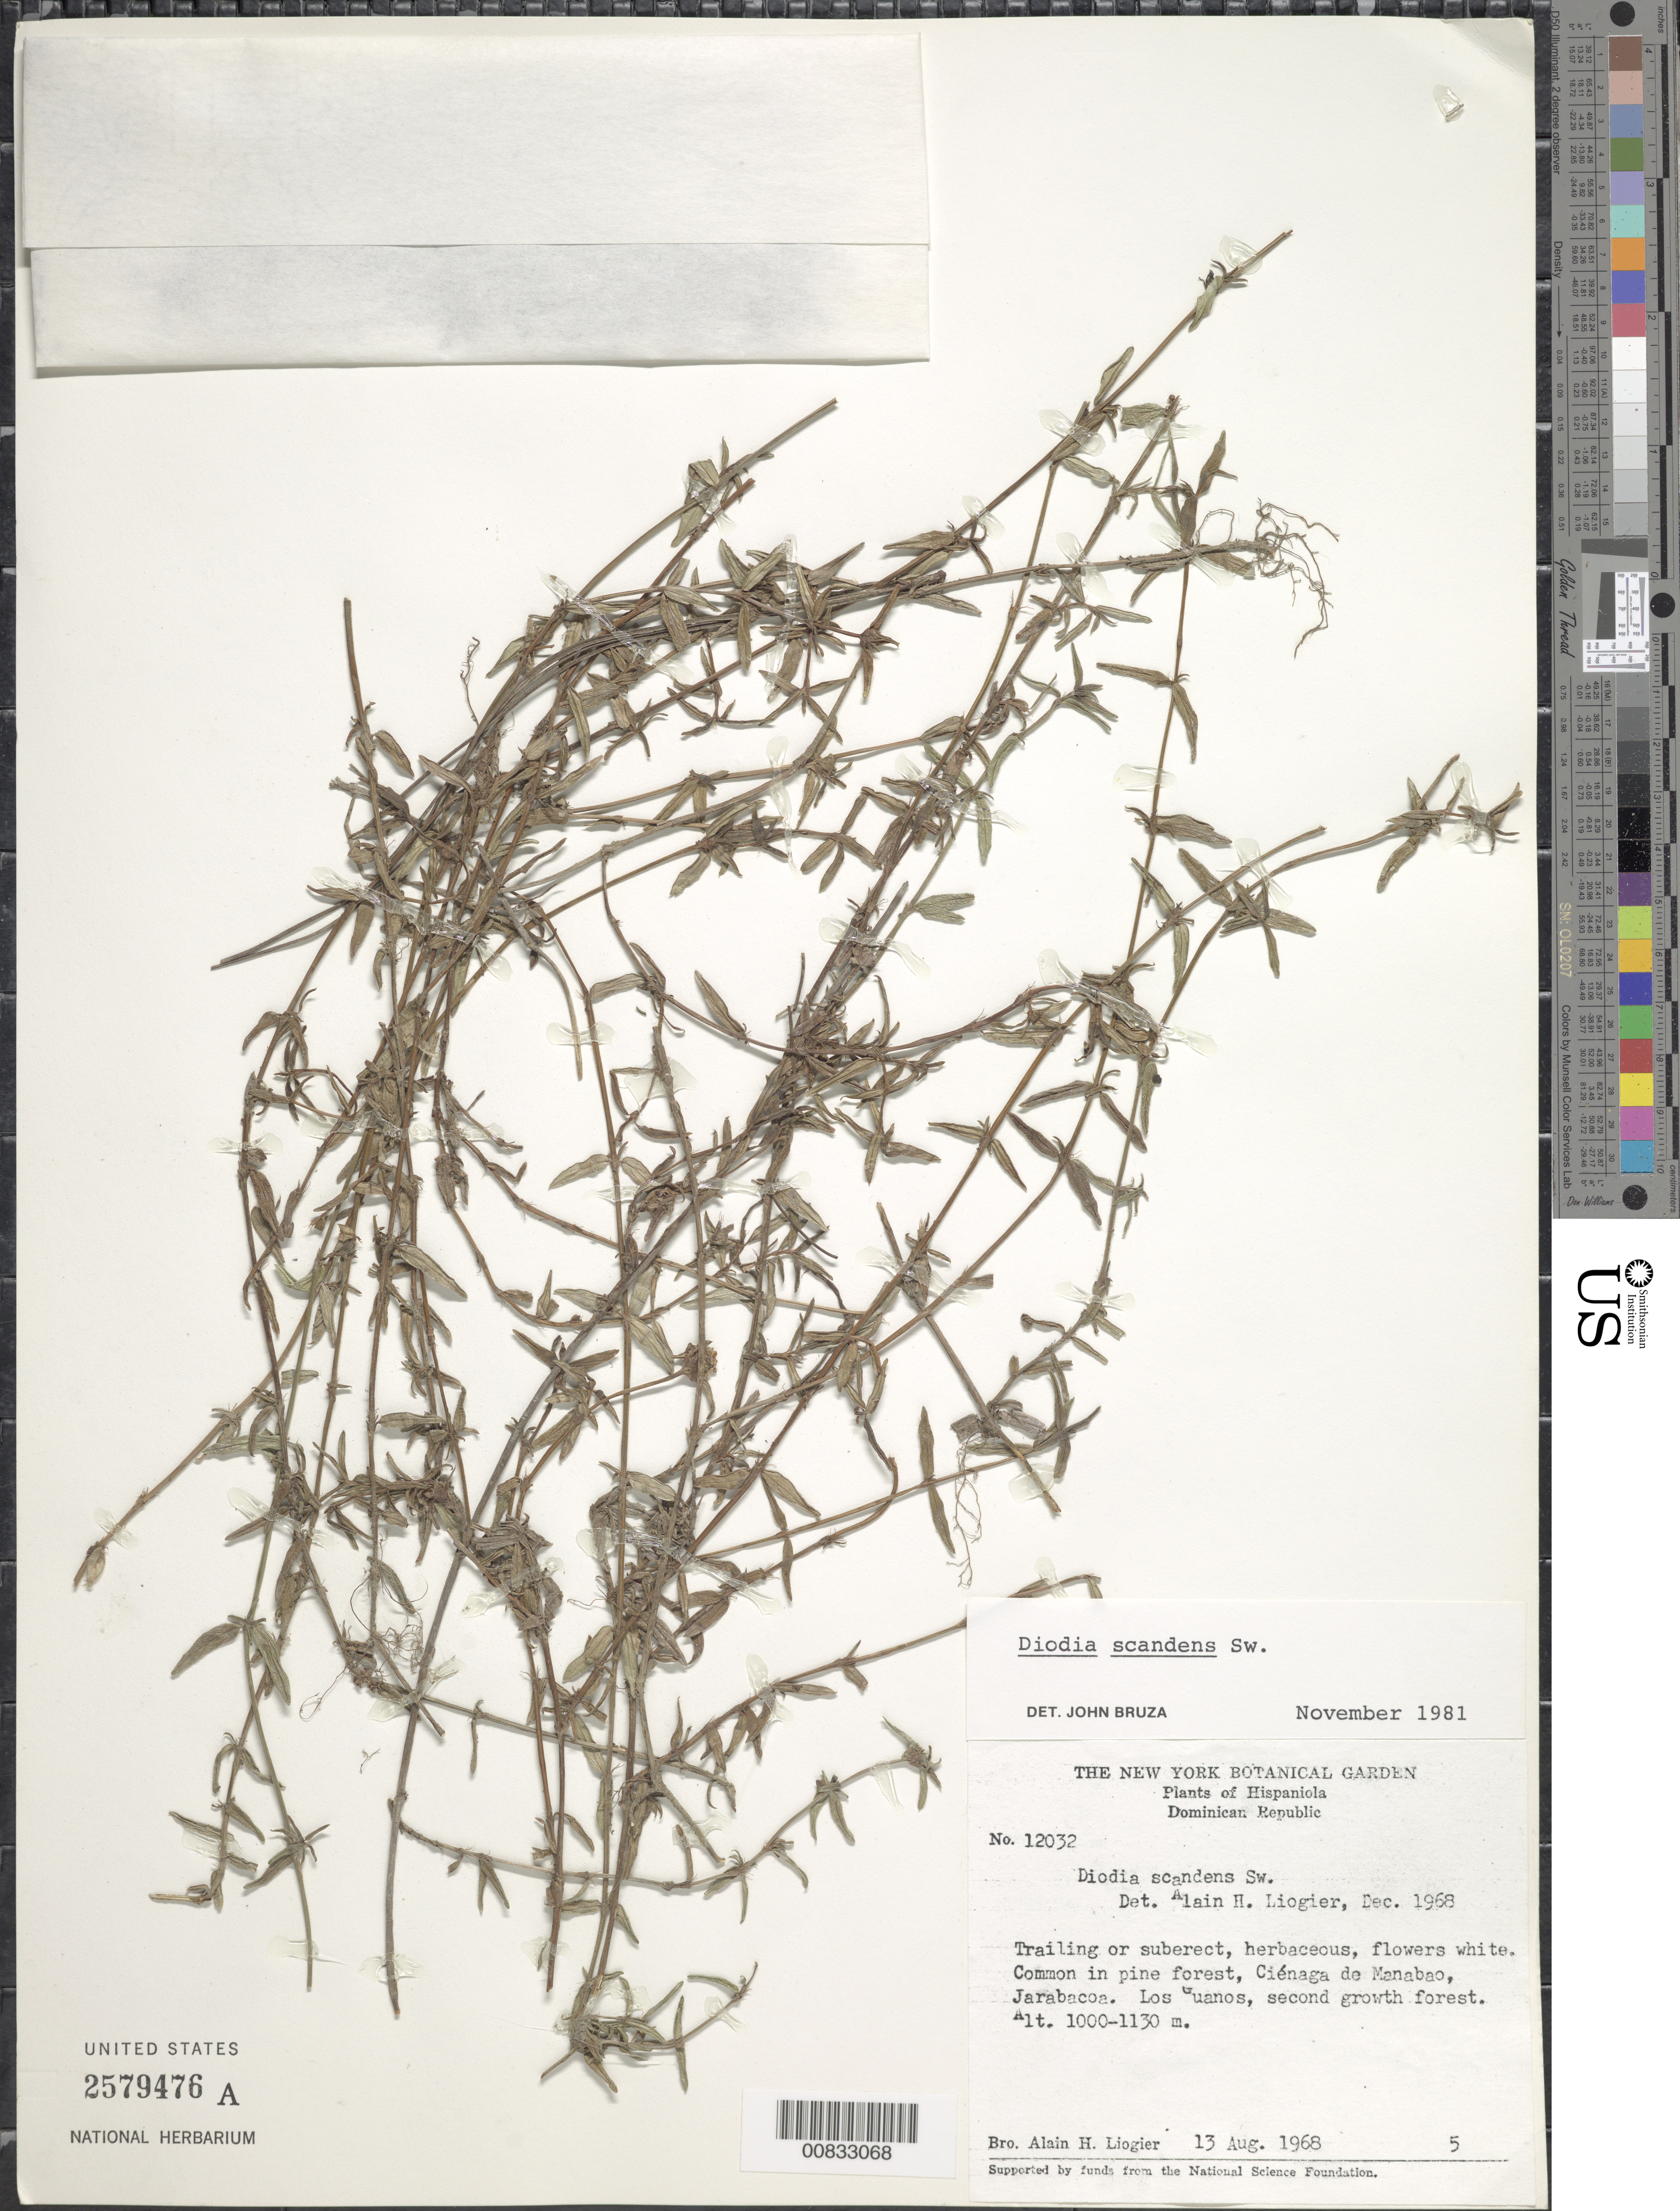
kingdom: Plantae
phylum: Tracheophyta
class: Magnoliopsida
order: Gentianales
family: Rubiaceae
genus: Diodia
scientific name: Diodia scandens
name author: Sw.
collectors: A. H. Liogier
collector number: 12032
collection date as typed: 13 Aug 1968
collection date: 1968-08-13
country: Dominican Republic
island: Hispaniola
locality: Los Guanos, Ciénaga de Manabao, Jarabacoa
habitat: Pine forest of second growth forest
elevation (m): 1000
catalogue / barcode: US 2579476